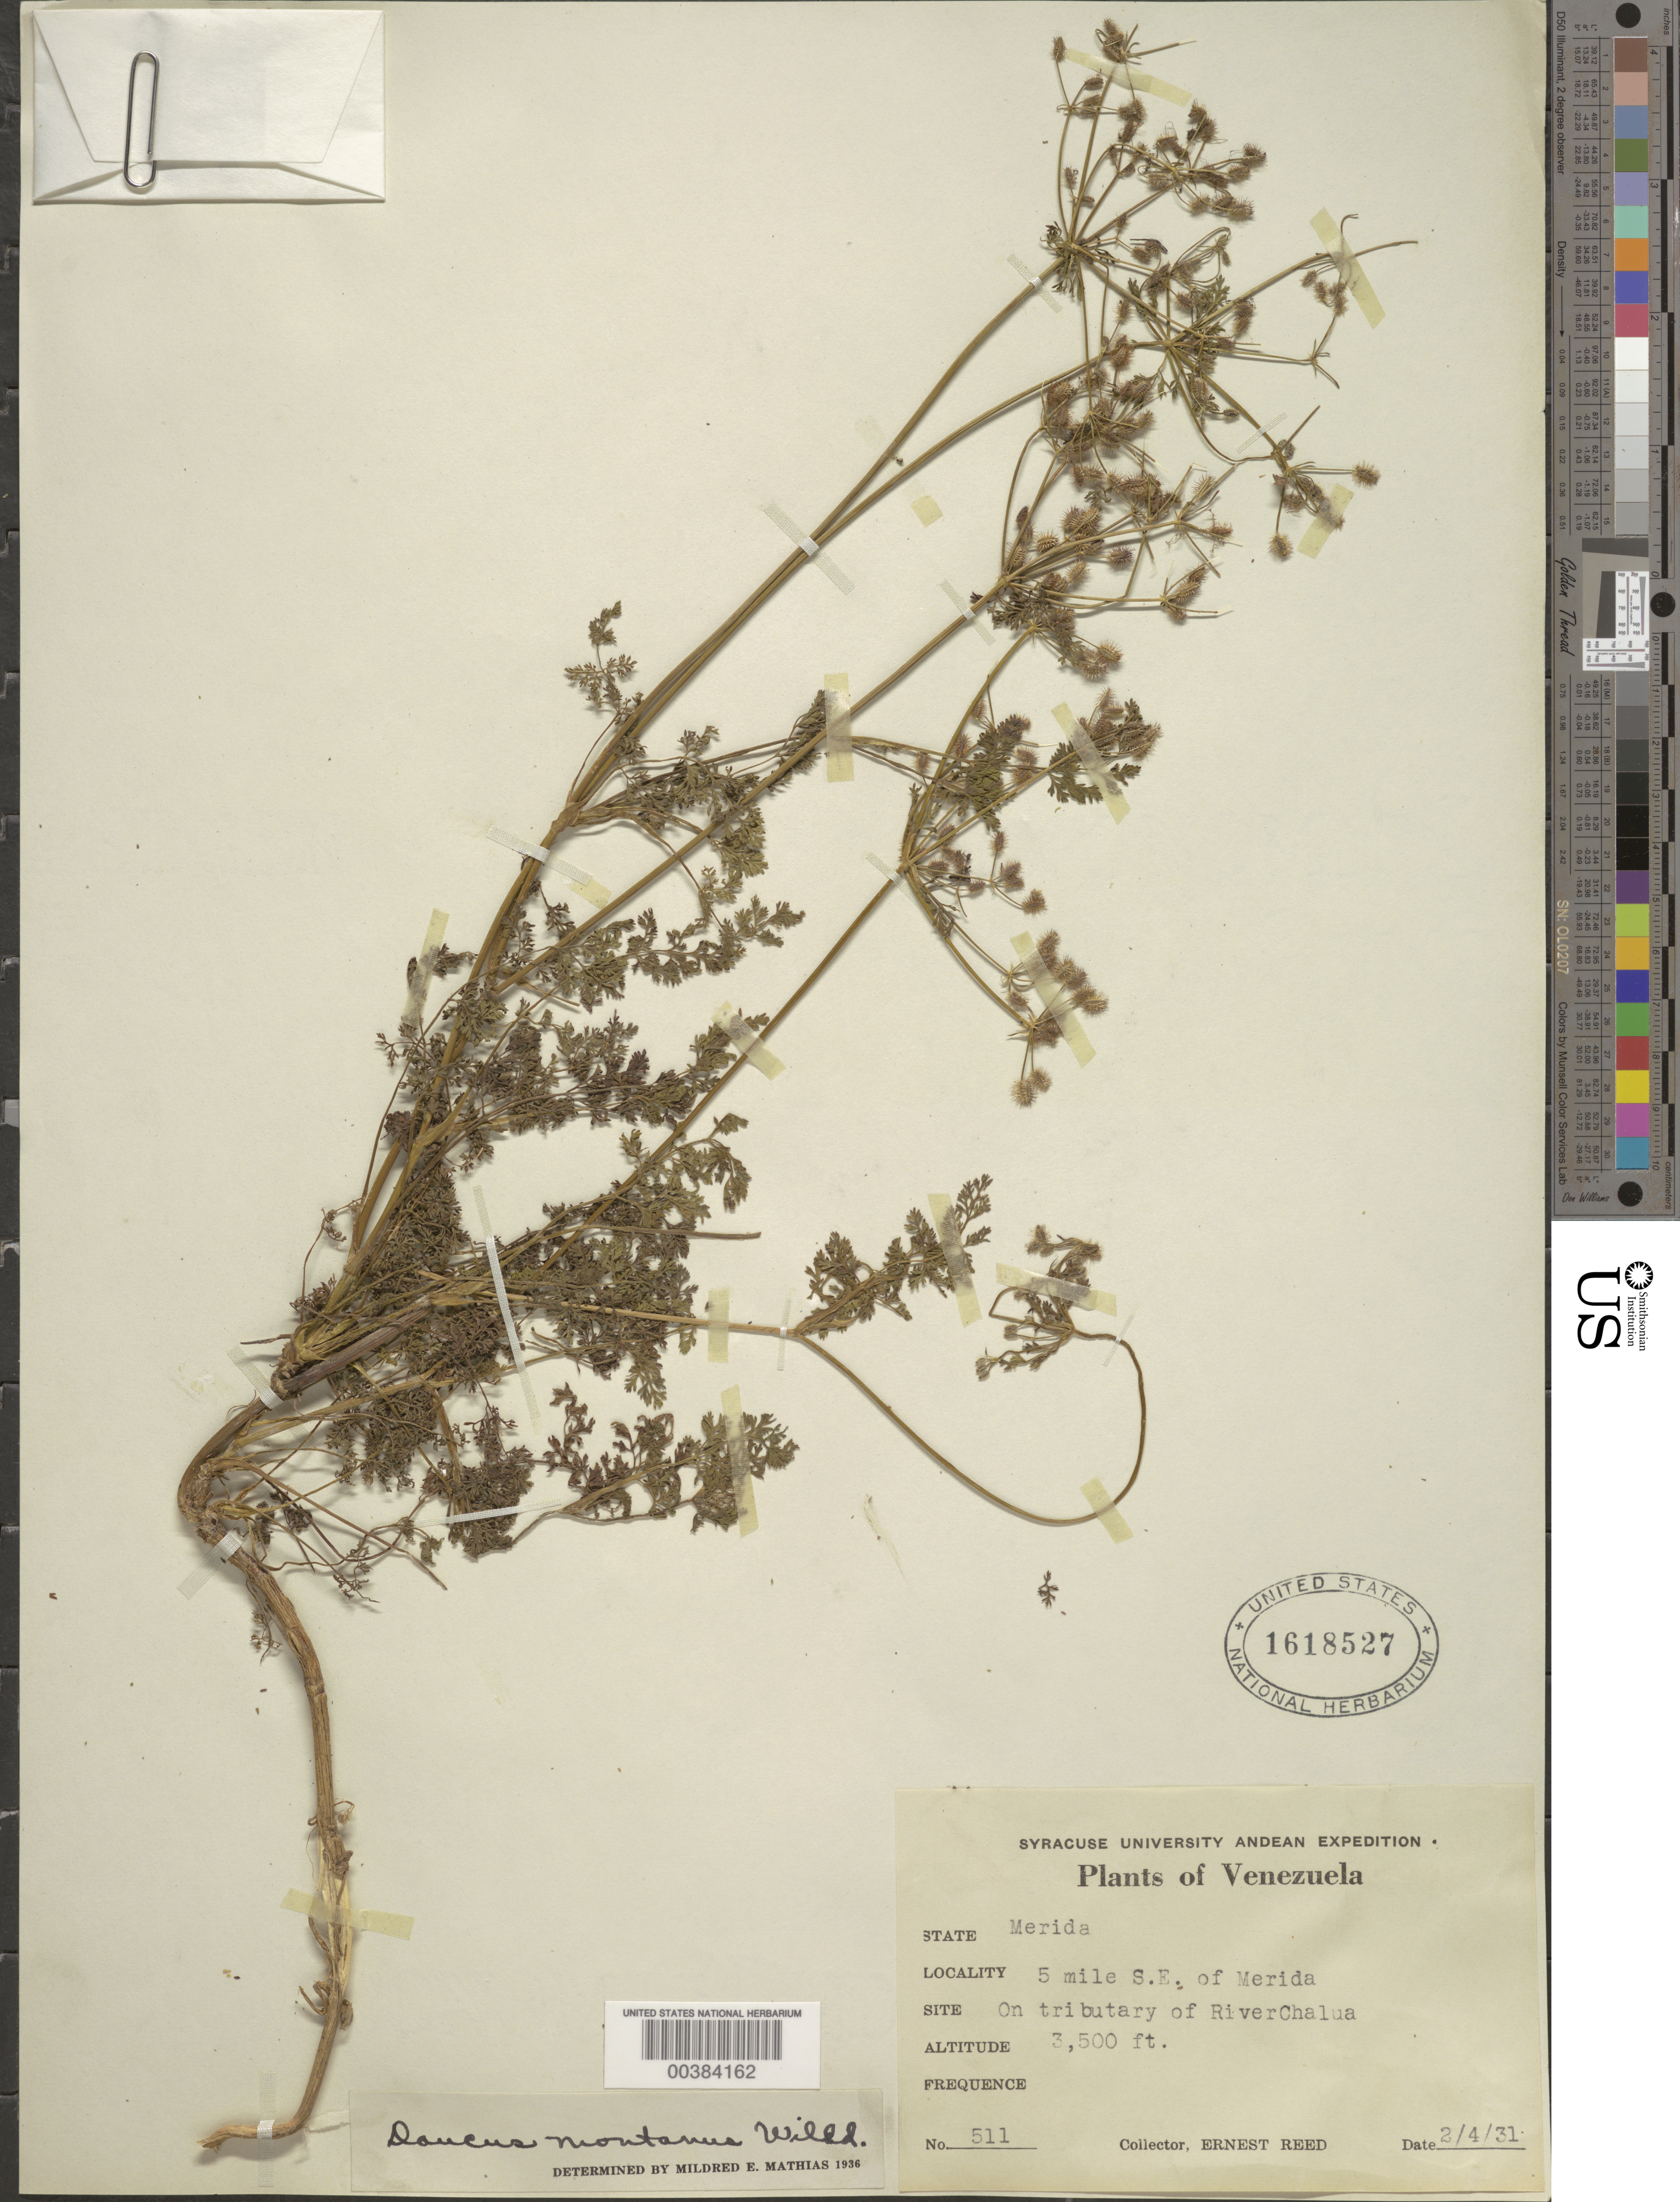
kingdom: Plantae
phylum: Tracheophyta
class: Magnoliopsida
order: Apiales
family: Apiaceae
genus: Daucus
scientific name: Daucus montanus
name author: Humb. & Bonpl. ex Spreng.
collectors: E. Reed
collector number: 511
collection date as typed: Transcribed d/m/y: 2/4/31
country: Venezuela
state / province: Mérida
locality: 5 mile S.E. of Merida. On tributary of River Chalua.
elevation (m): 1067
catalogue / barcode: US 1618527